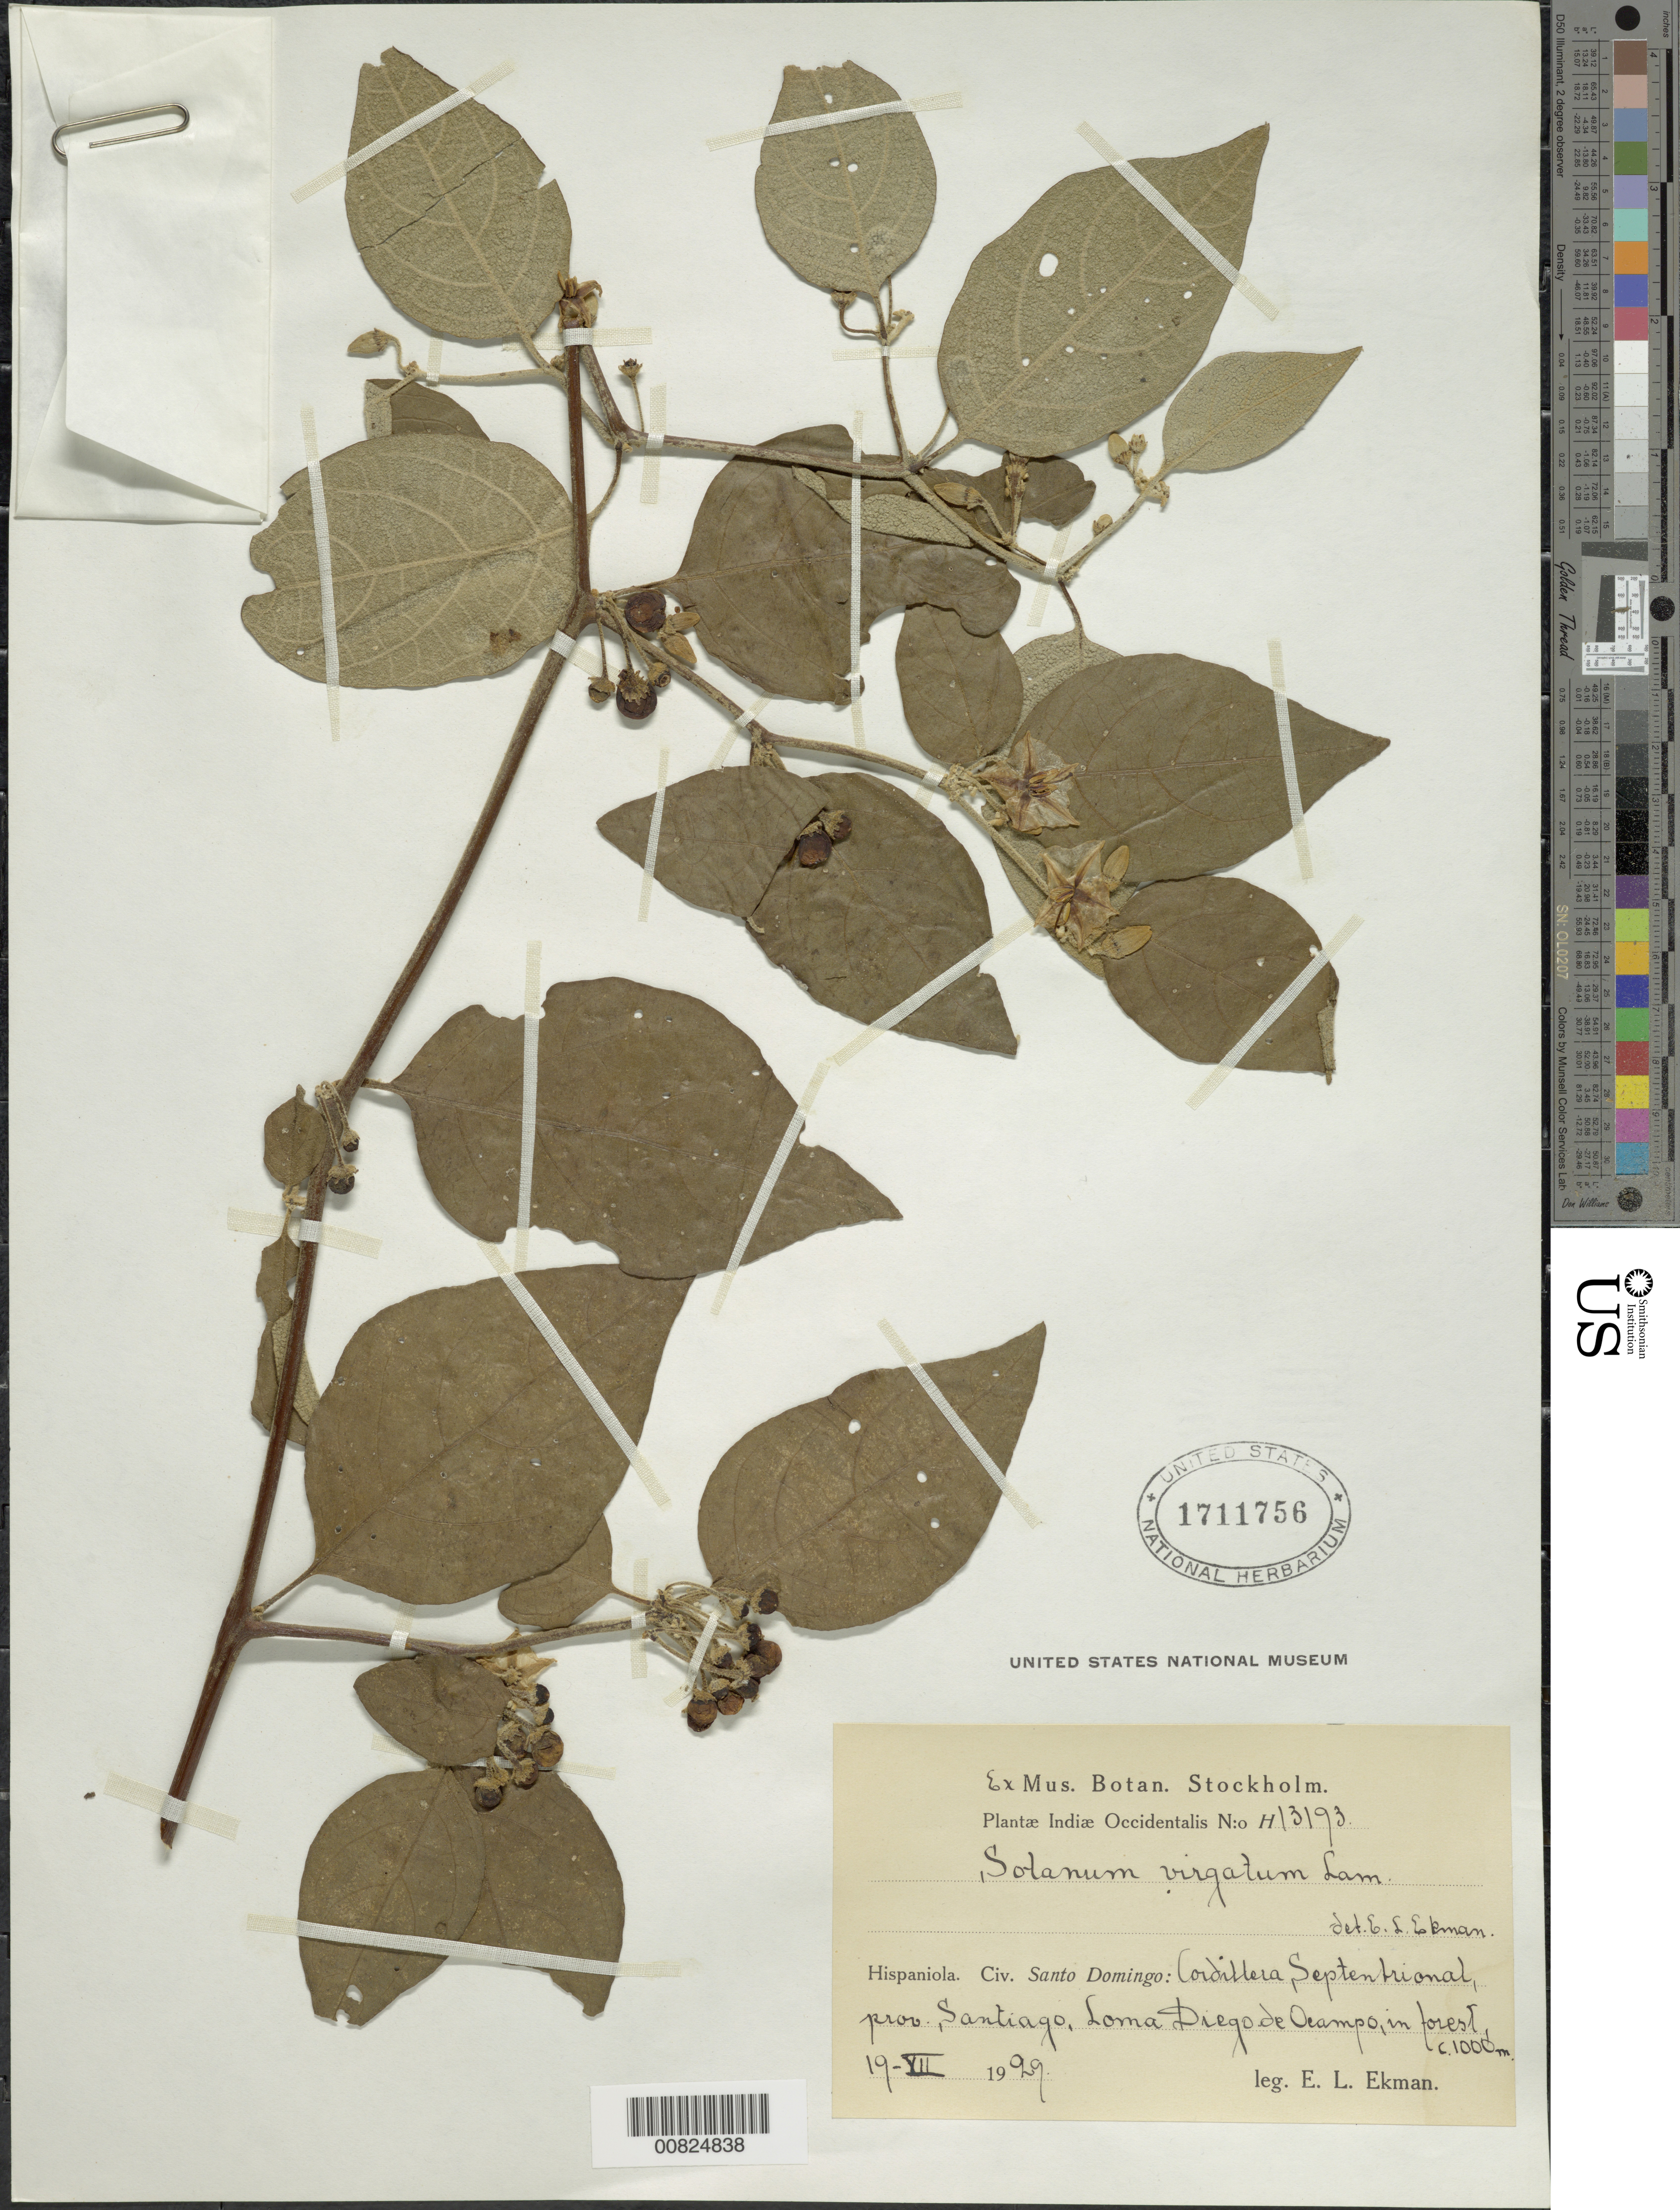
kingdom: Plantae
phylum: Tracheophyta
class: Magnoliopsida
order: Solanales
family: Solanaceae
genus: Lycianthes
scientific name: Lycianthes virgata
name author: (Lam.) Bitter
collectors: E. L. Ekman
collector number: H 13193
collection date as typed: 19 Dec 1929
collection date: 1929-12-19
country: Dominican Republic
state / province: Santiago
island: Hispaniola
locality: Cordillera Septentrional, Loma Diego de Ocampo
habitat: In forest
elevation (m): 1000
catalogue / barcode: US 1711756